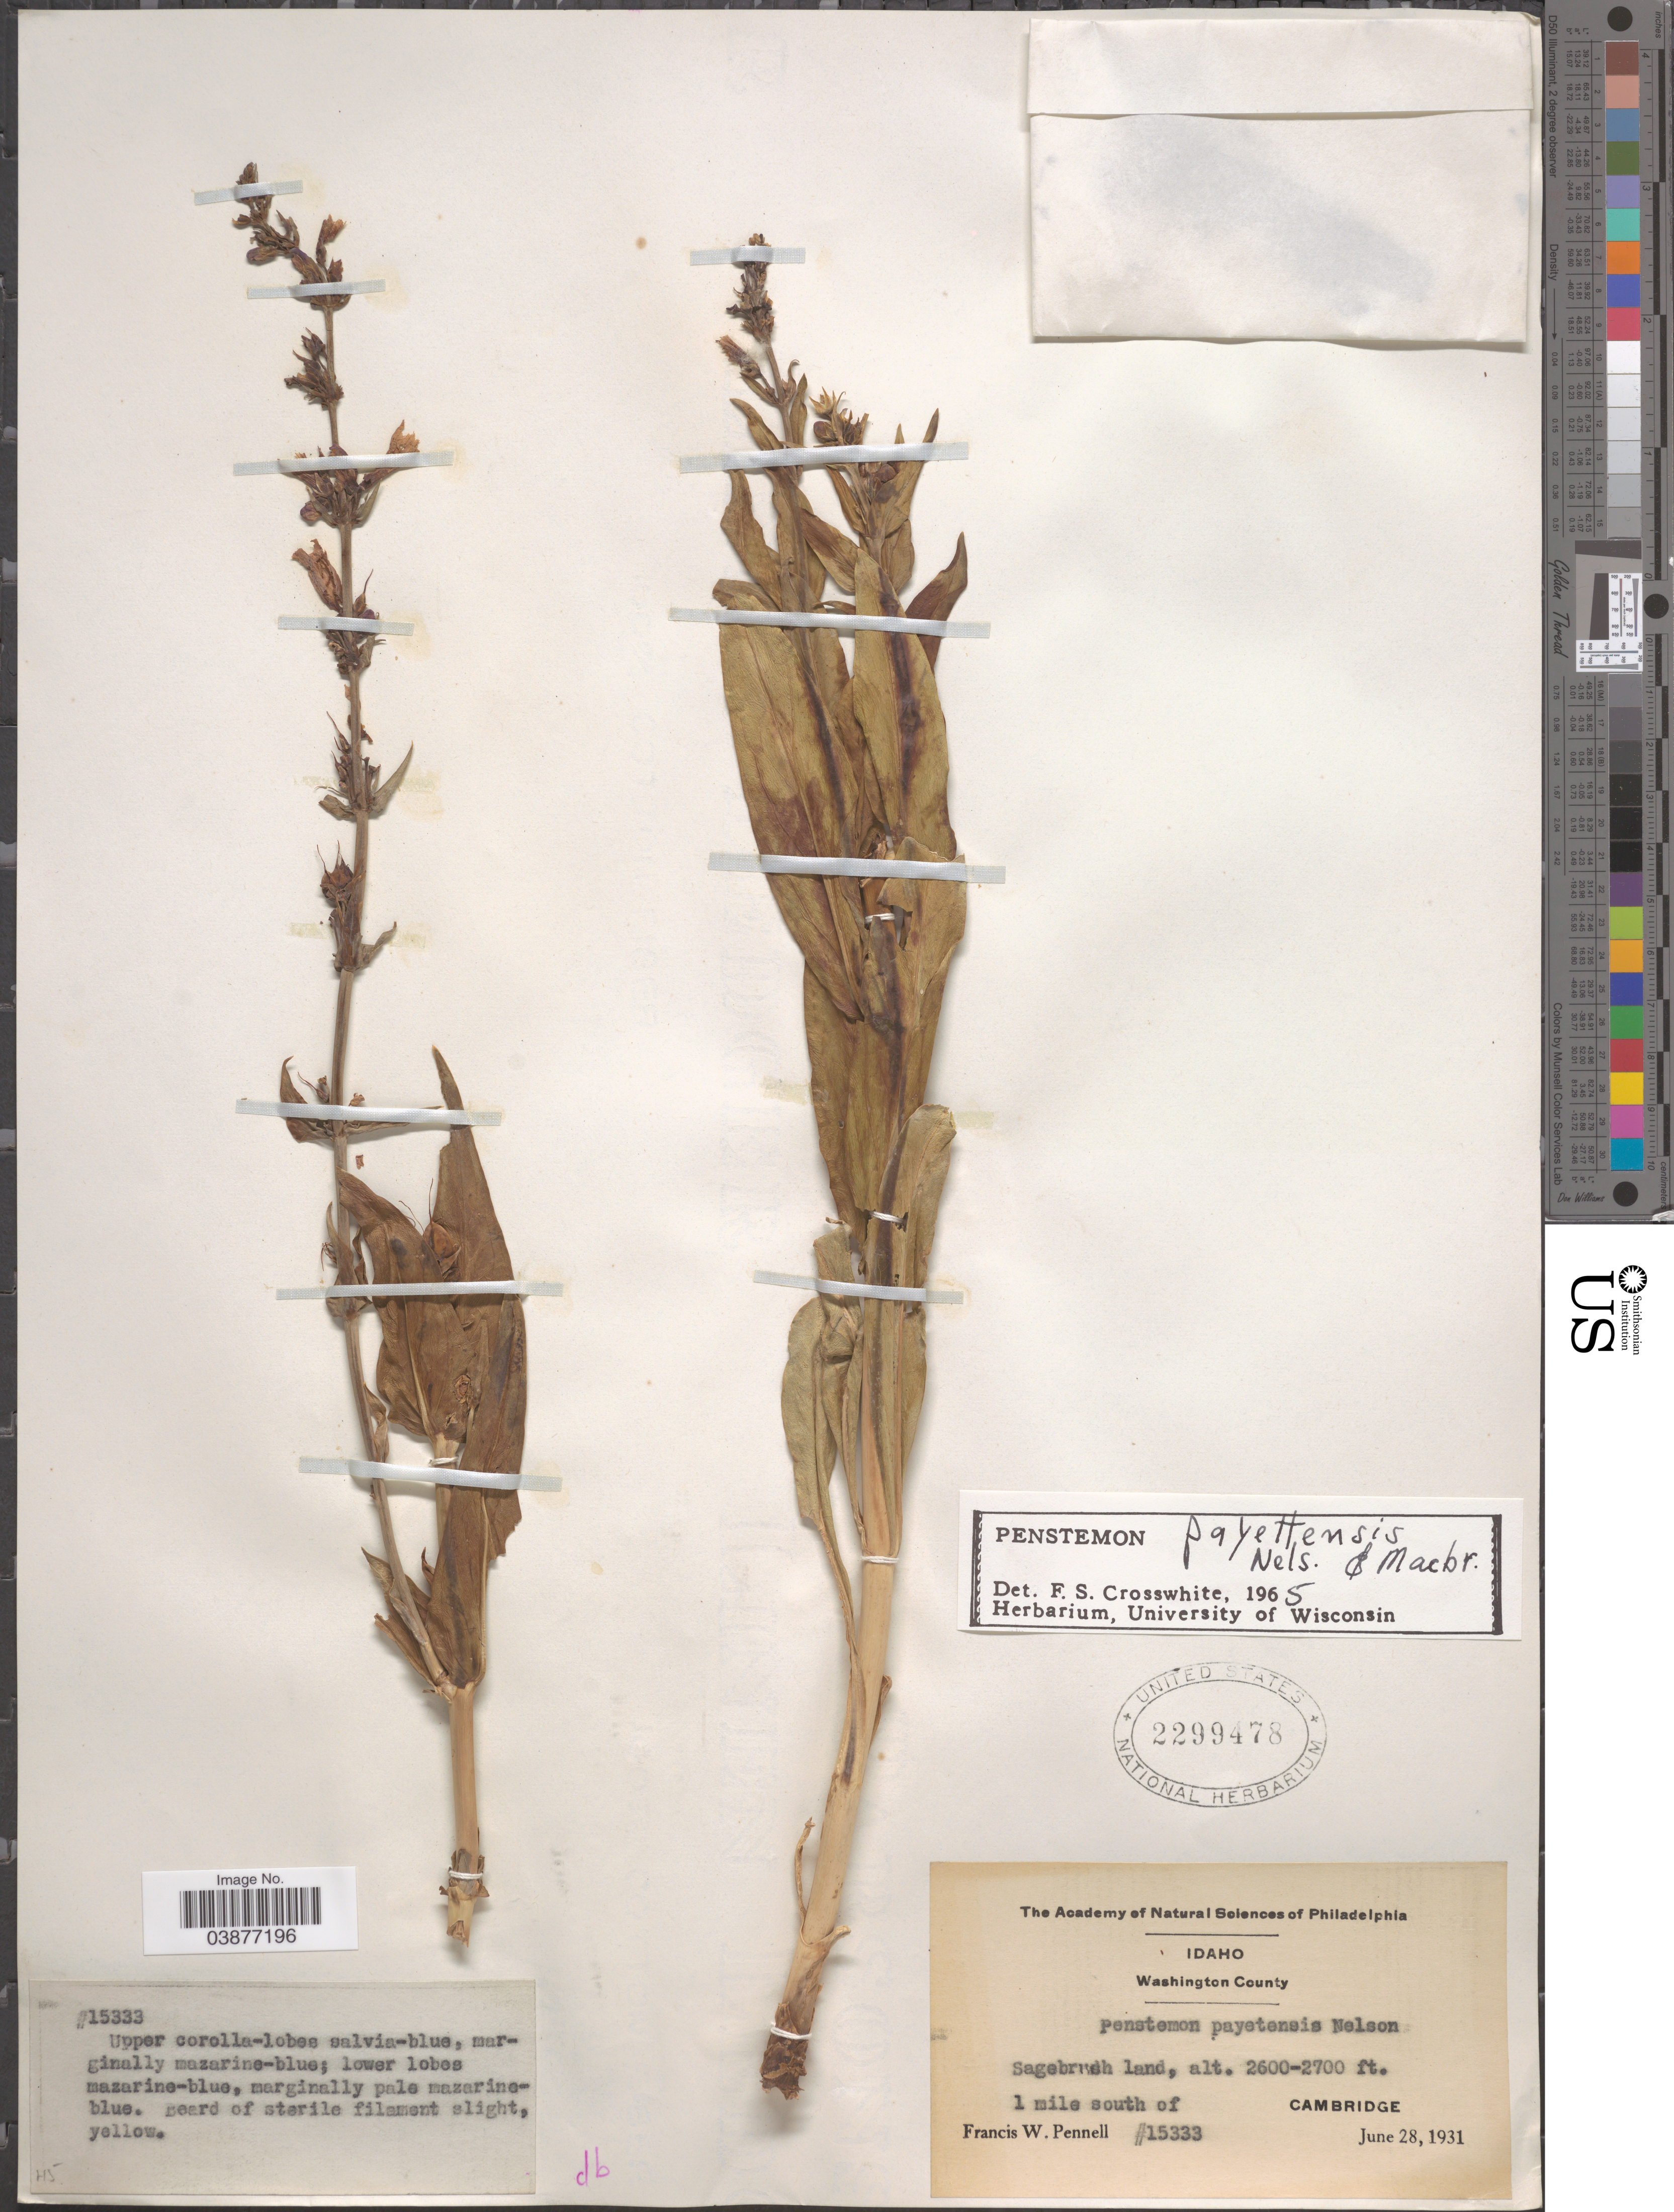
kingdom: Plantae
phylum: Tracheophyta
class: Magnoliopsida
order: Lamiales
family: Plantaginaceae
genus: Penstemon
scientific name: Penstemon payettensis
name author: J.F. Macbr. & A. Nelson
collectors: F. W. Pennell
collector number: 15333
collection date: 1931-06-28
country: United States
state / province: Idaho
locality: Washington County. 1 mile south of Cambridge.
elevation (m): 792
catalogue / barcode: US 2299478